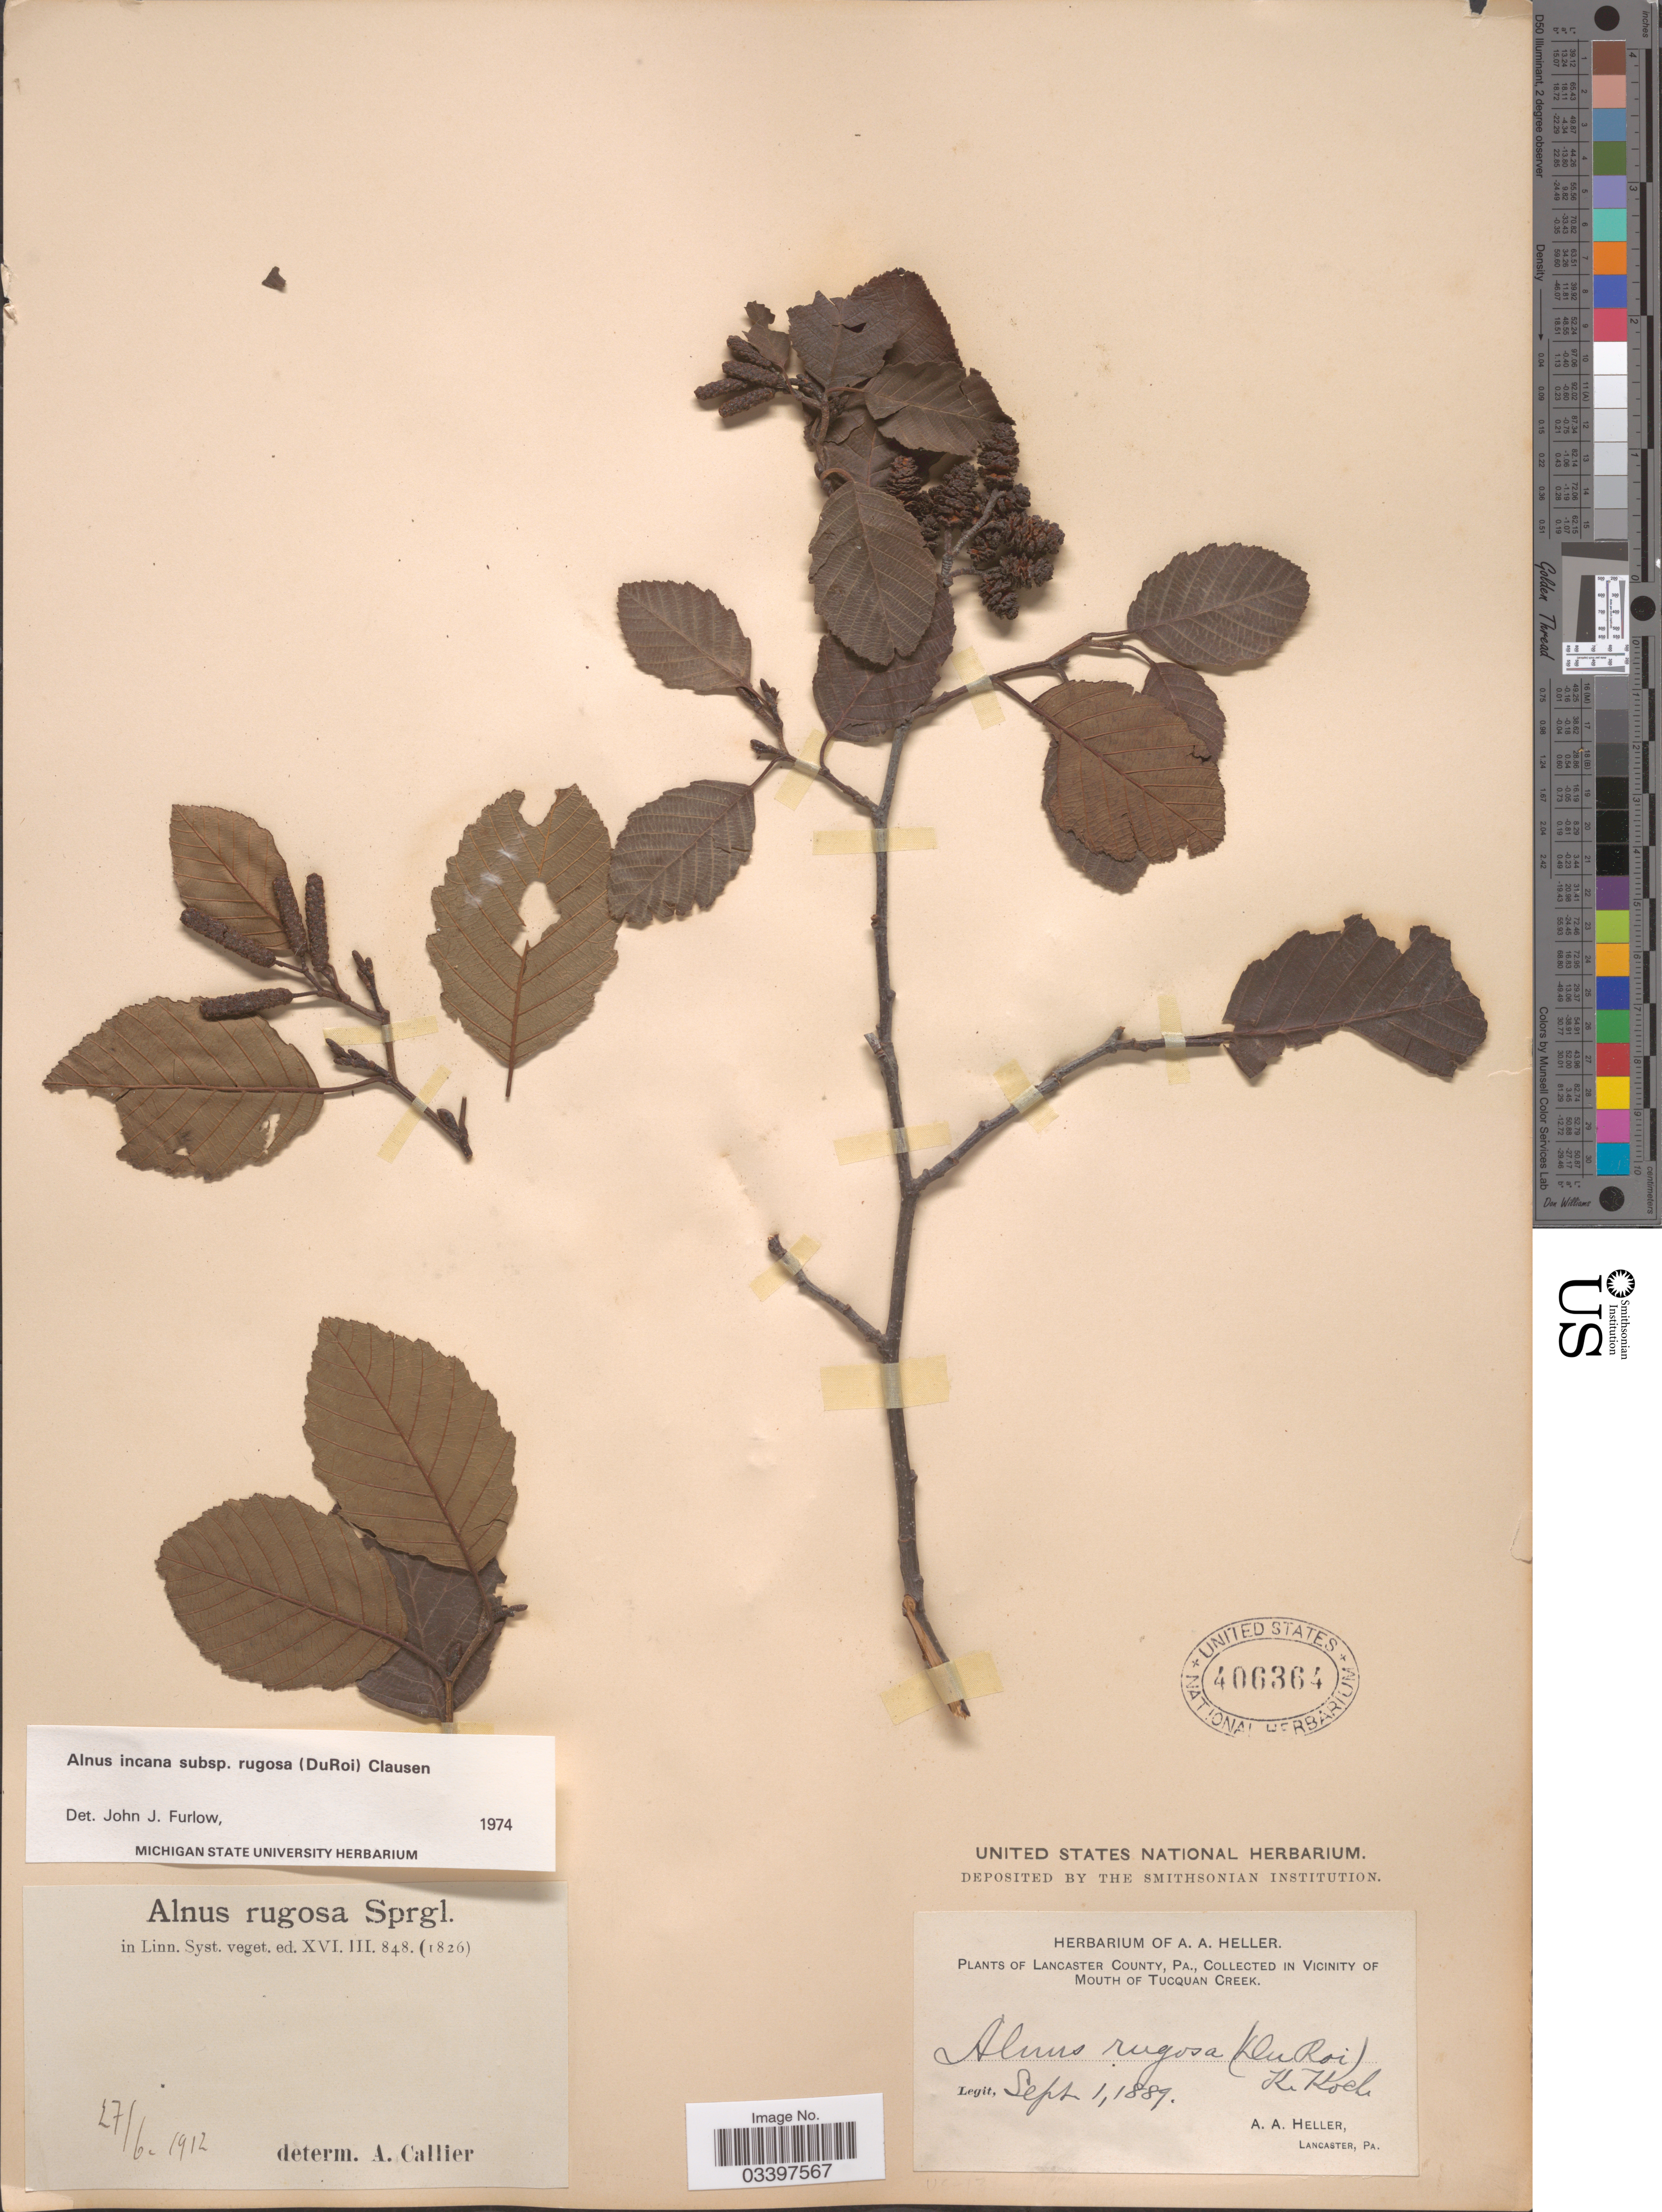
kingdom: Plantae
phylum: Tracheophyta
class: Magnoliopsida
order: Fagales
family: Betulaceae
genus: Alnus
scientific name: Alnus incana subsp. rugosa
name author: (Du Roi) R.T. Clausen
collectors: A. A. Heller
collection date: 1889-09-01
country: United States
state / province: Pennsylvania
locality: Lancaster County. Vicinity of Mouth of Tucquan Creek.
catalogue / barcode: US 406364